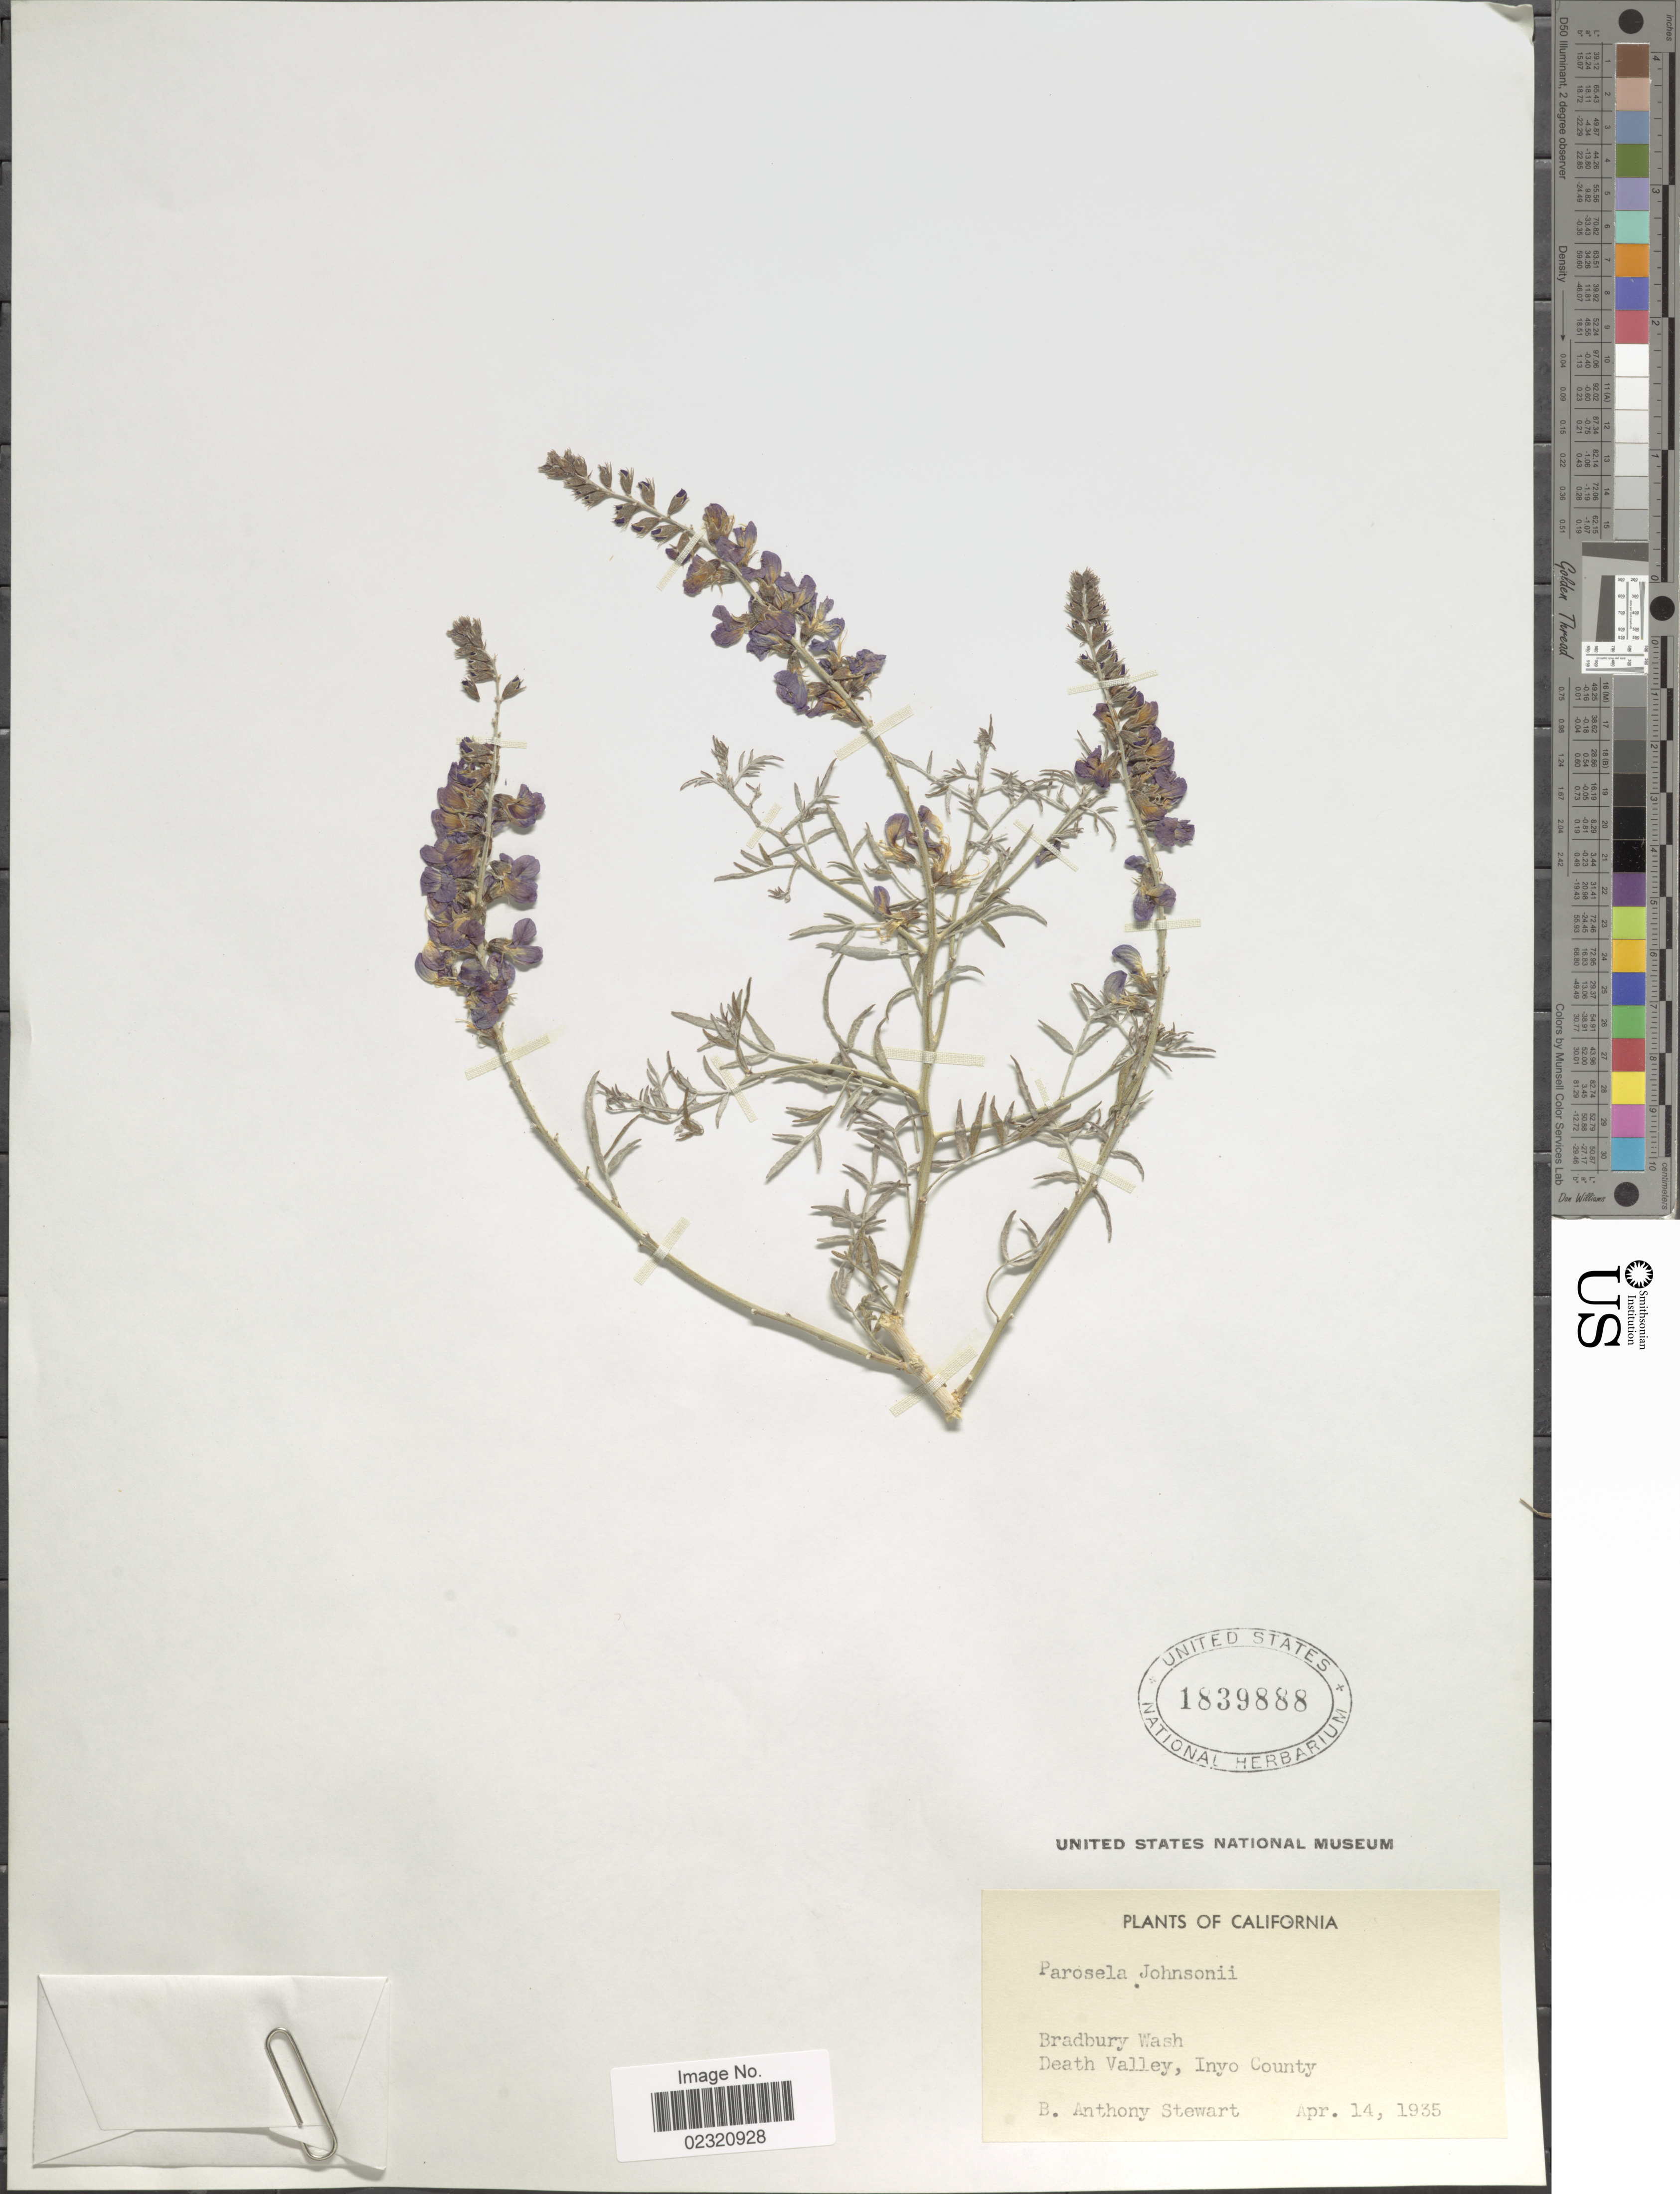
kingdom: Plantae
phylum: Tracheophyta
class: Magnoliopsida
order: Fabales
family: Fabaceae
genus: Psorothamnus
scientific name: Psorothamnus fremontii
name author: (Torr. ex A. Gray) Barneby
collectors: B. Stewart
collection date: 1935-04-14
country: United States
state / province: California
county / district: Inyo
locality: Bradbury Wash, Death Valley, Inyo County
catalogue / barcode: US 1839888